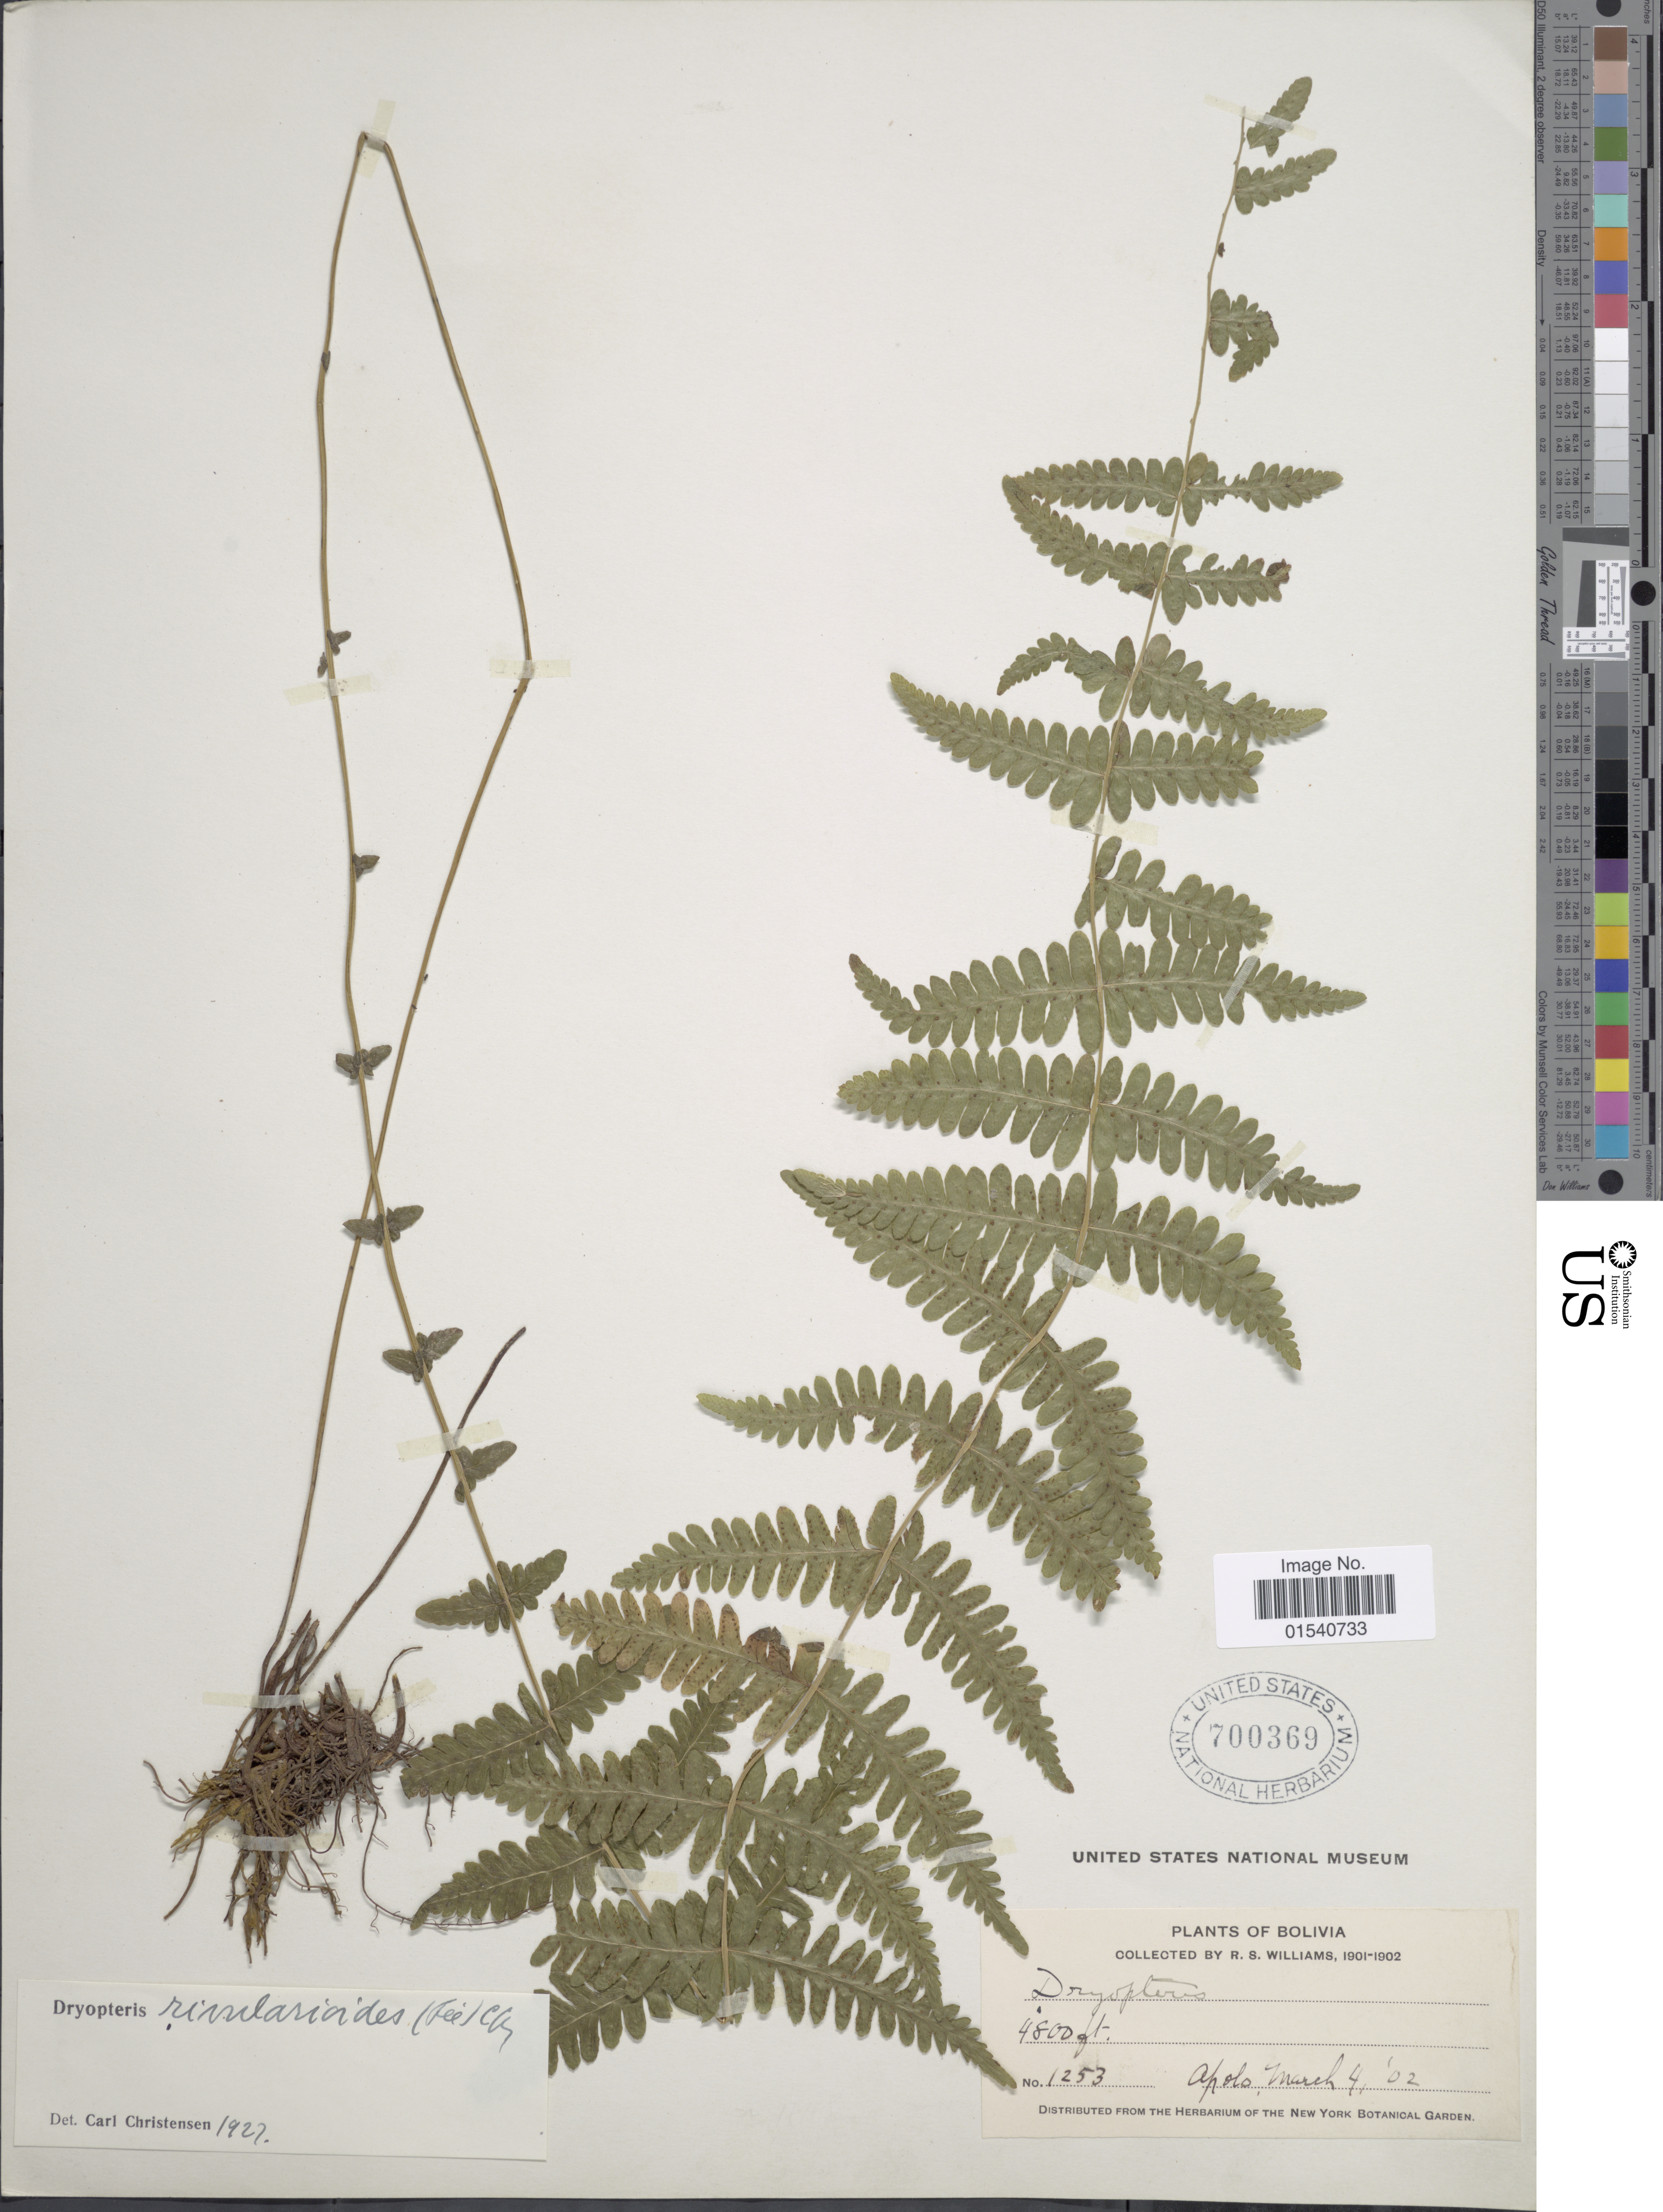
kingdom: Plantae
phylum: Tracheophyta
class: Polypodiopsida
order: Polypodiales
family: Thelypteridaceae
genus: Amauropelta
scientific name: Amauropelta rivularioides (Fée) comb. nov., ined 2015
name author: (Fée)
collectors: R. S. Williams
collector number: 1253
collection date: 1902-03-04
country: Bolivia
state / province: La Paz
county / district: Franz Tamayo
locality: Apolo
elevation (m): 1463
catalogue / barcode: US 700369